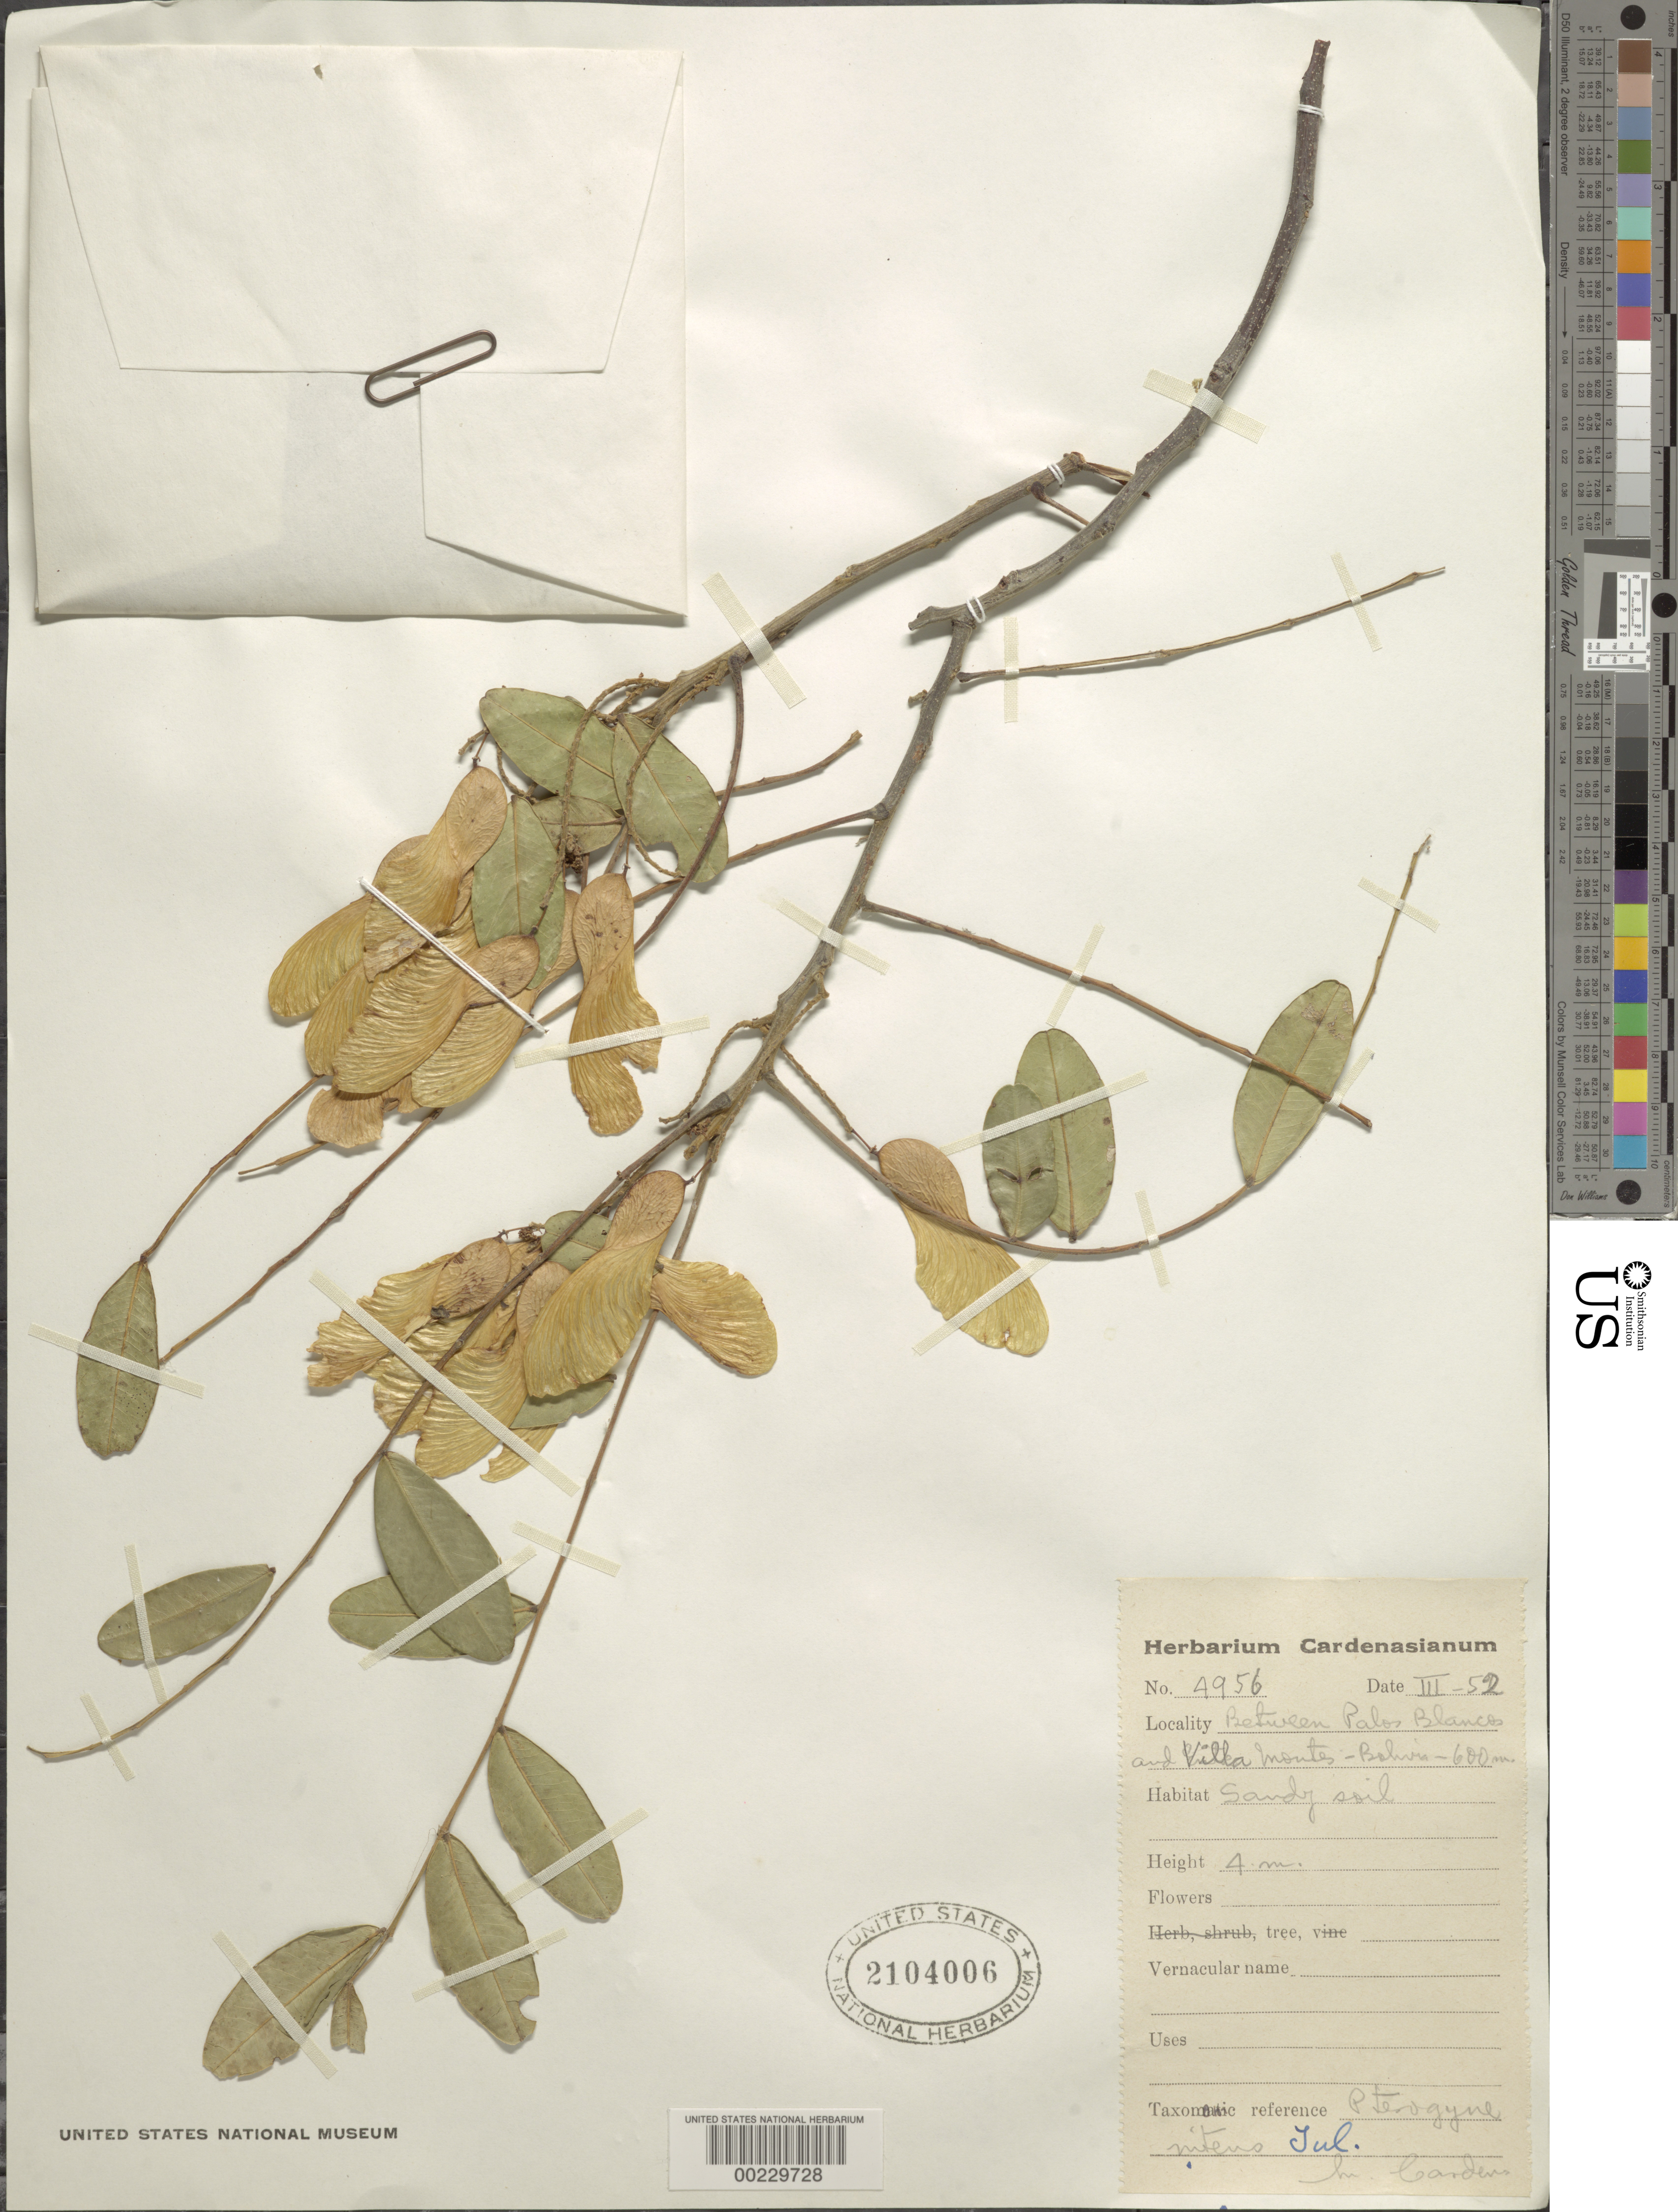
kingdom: Plantae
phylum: Tracheophyta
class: Magnoliopsida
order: Fabales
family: Fabaceae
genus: Pterogyne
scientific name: Pterogyne nitens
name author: Tul.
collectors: M. Cárdenas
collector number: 4956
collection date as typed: Mar 1952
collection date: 1952-03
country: Bolivia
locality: Between Palos Blancos and Villa Montes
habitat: Sandy soil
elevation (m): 600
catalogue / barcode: US 2104006